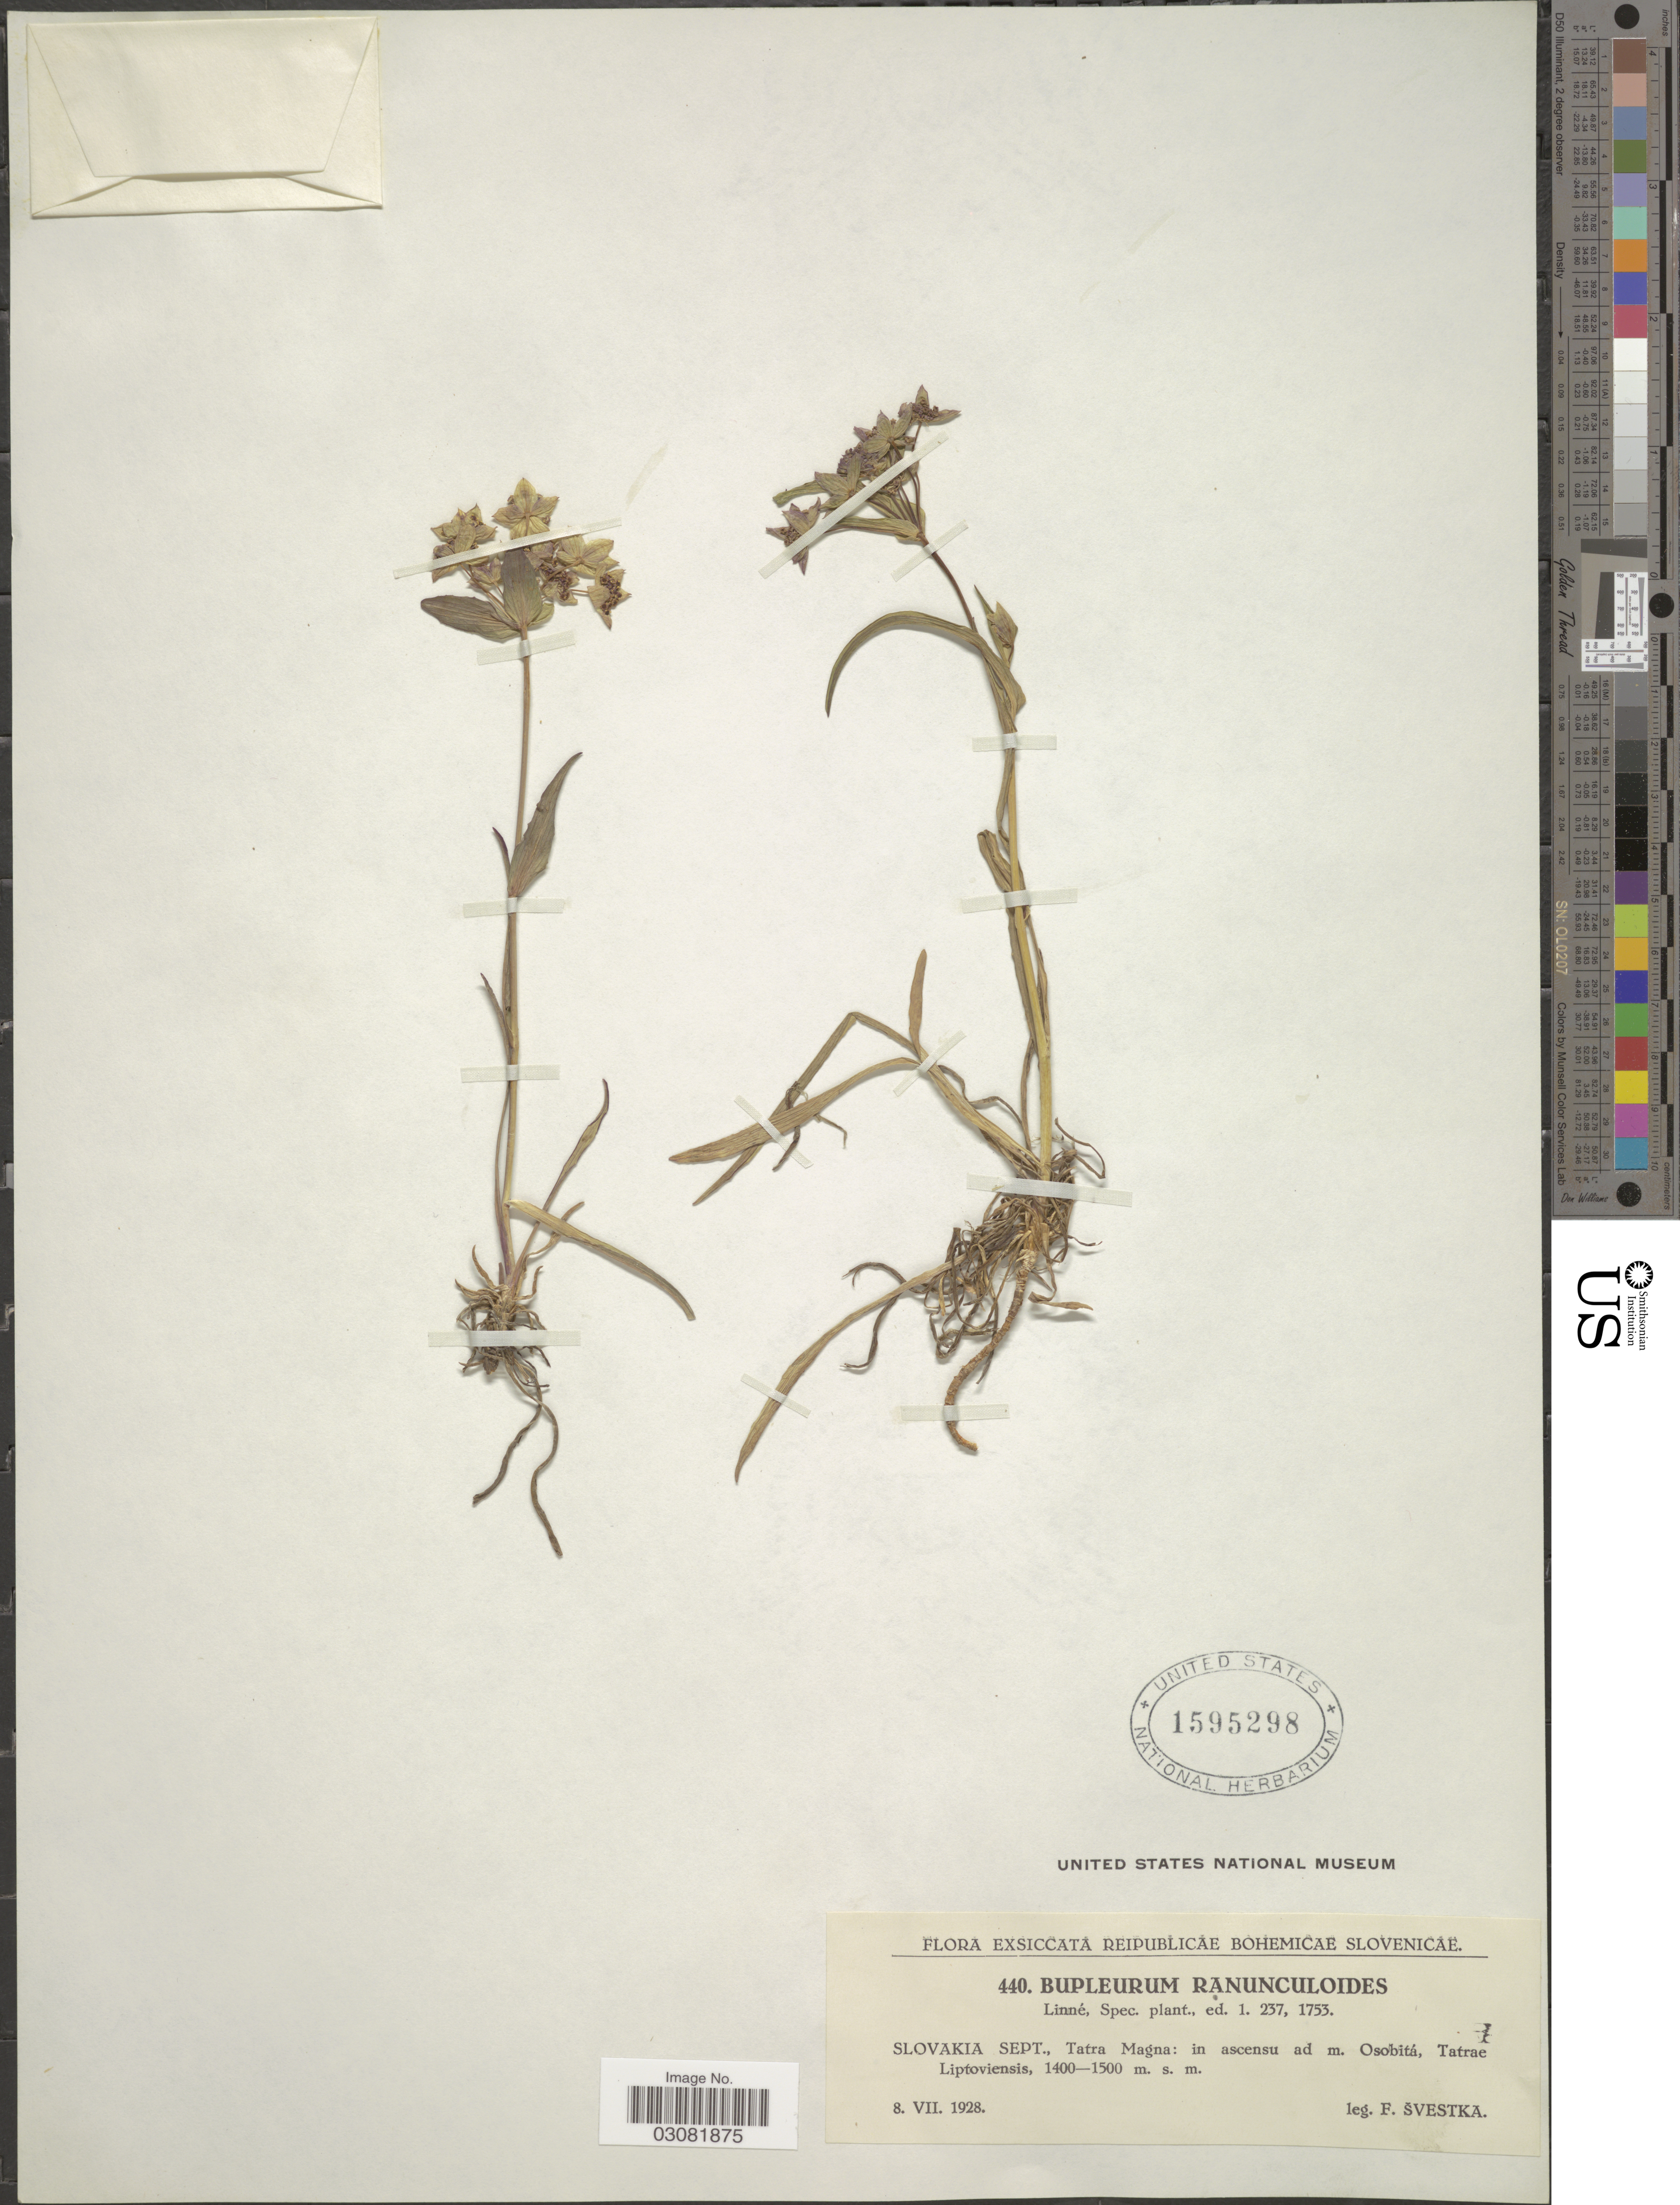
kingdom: Plantae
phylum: Tracheophyta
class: Magnoliopsida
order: Apiales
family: Apiaceae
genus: Bupleurum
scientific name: Bupleurum ranunculoides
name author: L.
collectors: F. Svestka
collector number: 440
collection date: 1928-07-08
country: Slovakia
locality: Slovakia Sept., Tatra Magna: in ascensu ad m. Osobitá, Tatrae Liptoviensis.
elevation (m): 1400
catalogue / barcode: US 1595298